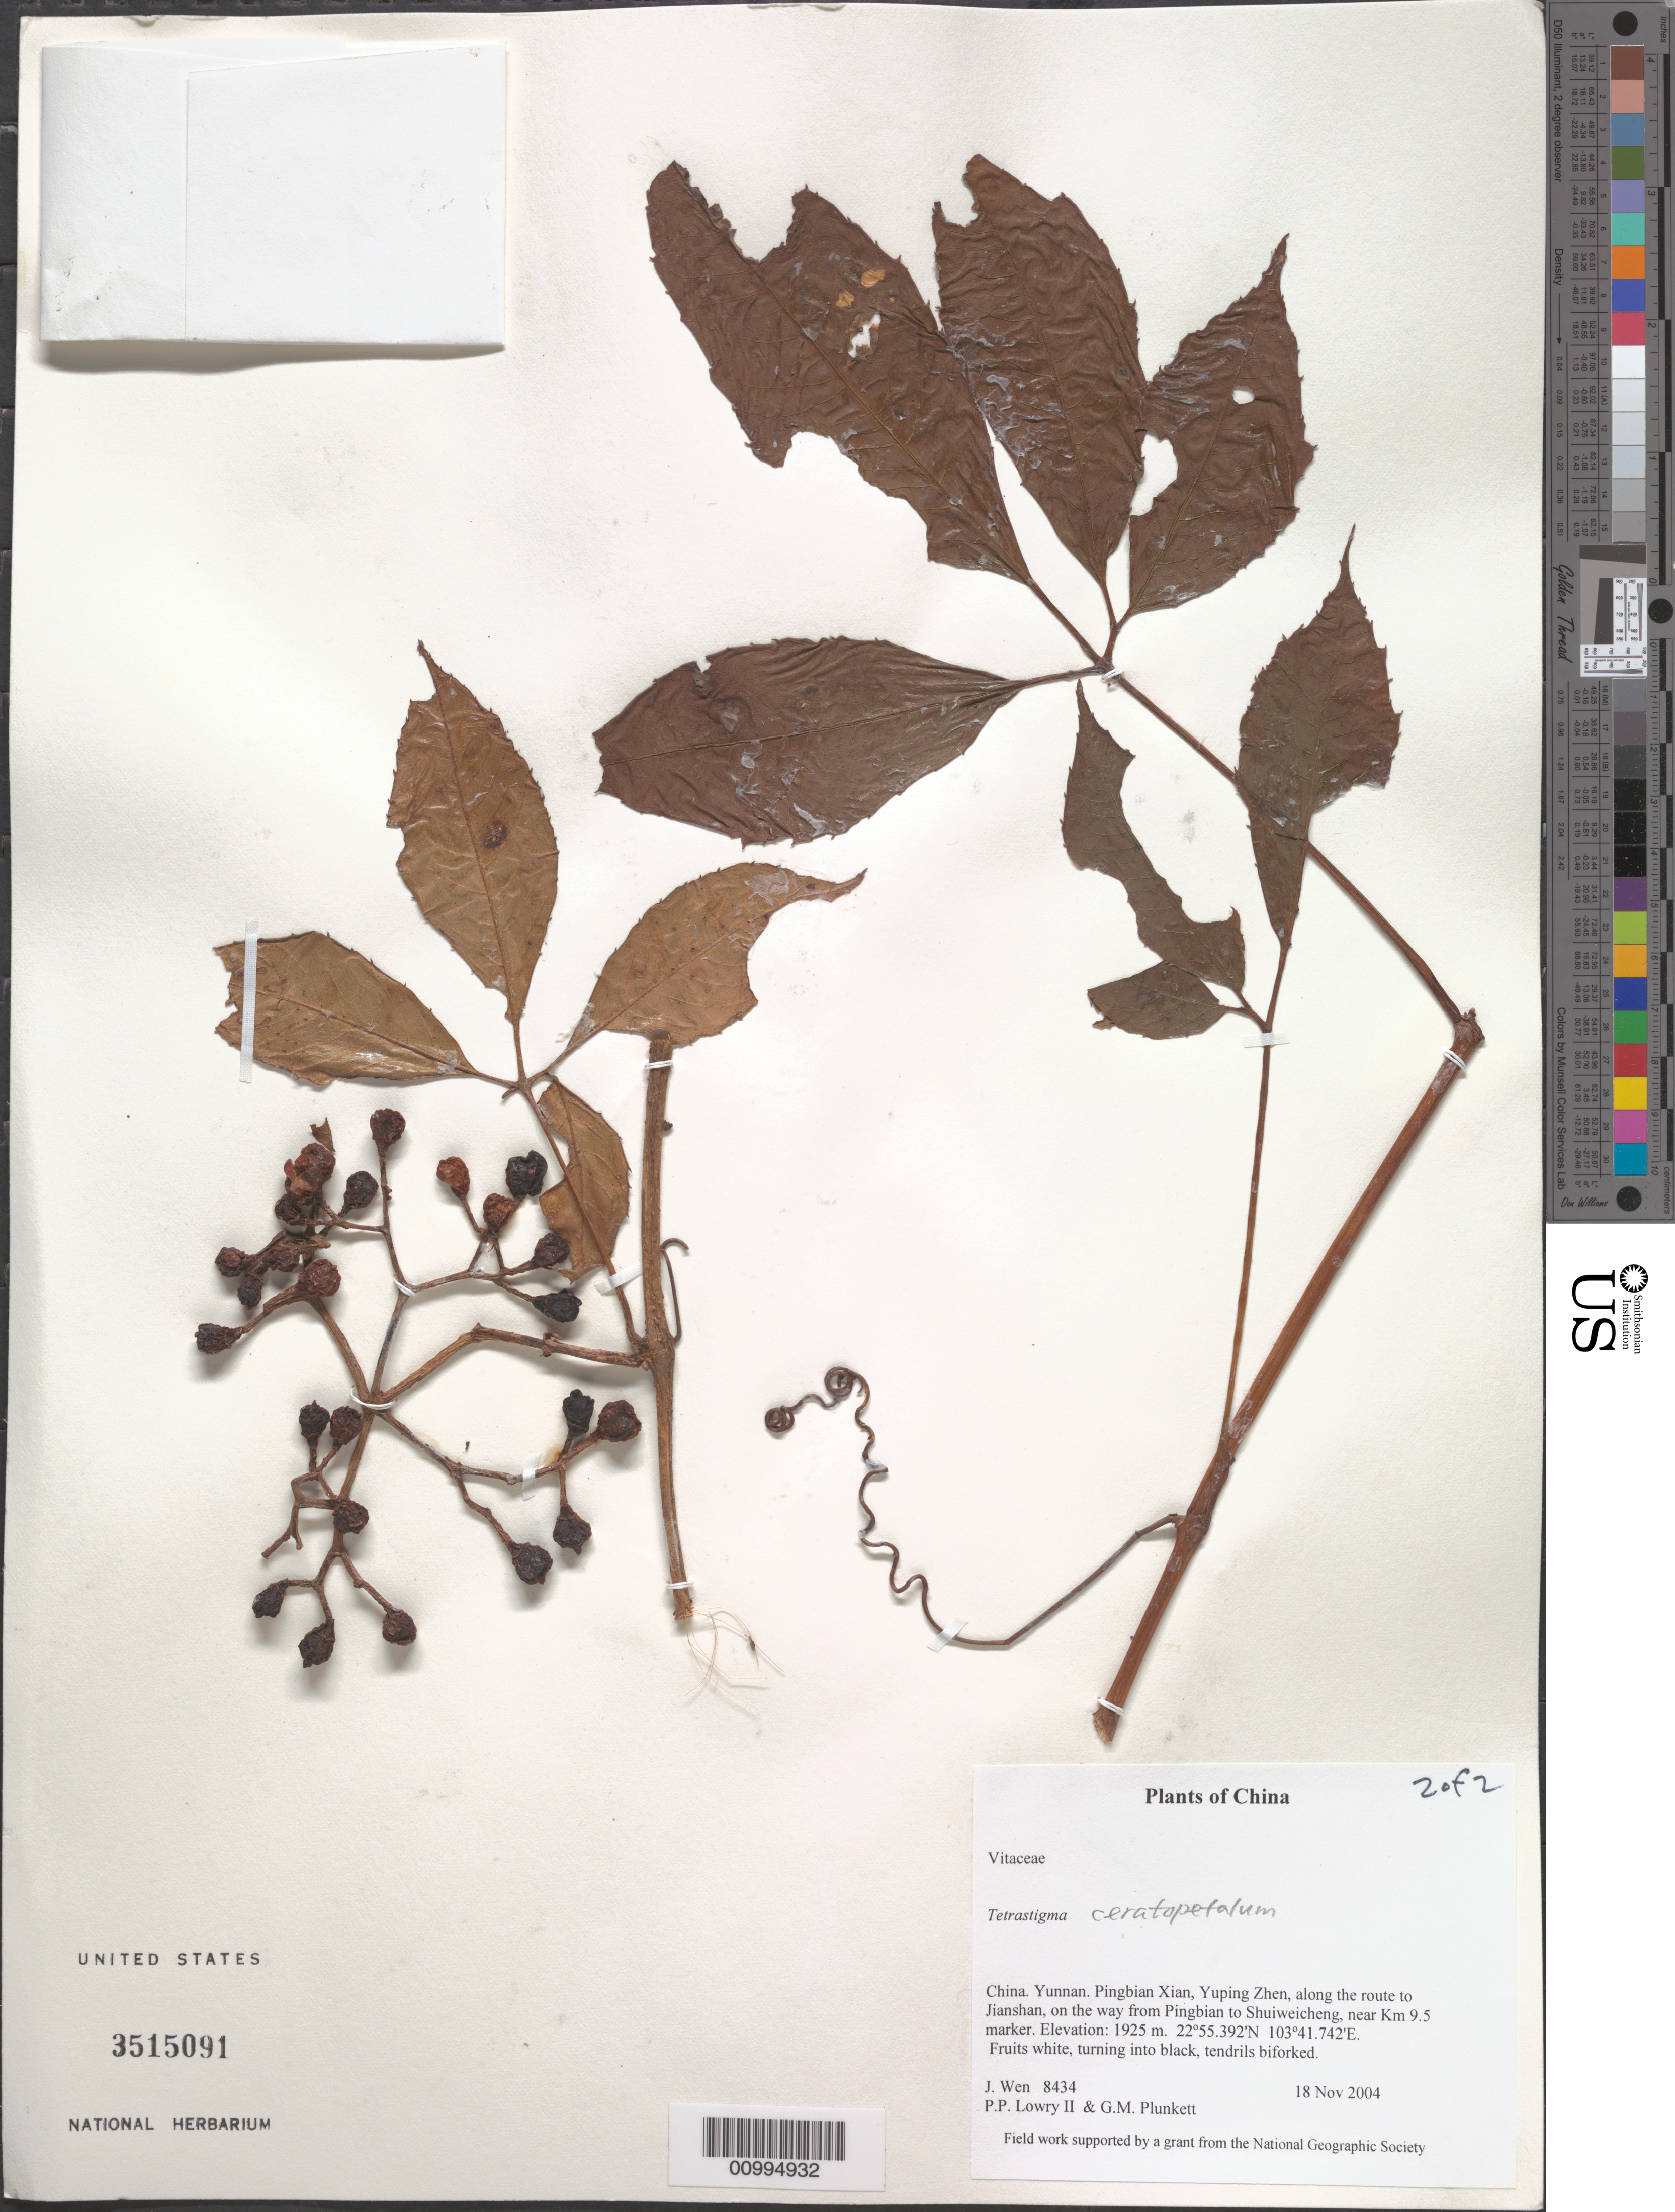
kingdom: Plantae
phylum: Tracheophyta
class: Magnoliopsida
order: Vitales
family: Vitaceae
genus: Tetrastigma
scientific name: Tetrastigma sp.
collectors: J. Wen, P. P. Lowry & G. M. Plunkett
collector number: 8434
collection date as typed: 18 Nov 2004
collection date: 2004-11-18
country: China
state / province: Yunnan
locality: Pingbian Xian, Yuping Zhen, along the route to Jianshan, on the way from Pingbian to Shuiweicheng, near Km 9.5 marker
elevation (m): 1925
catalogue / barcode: US 3515091